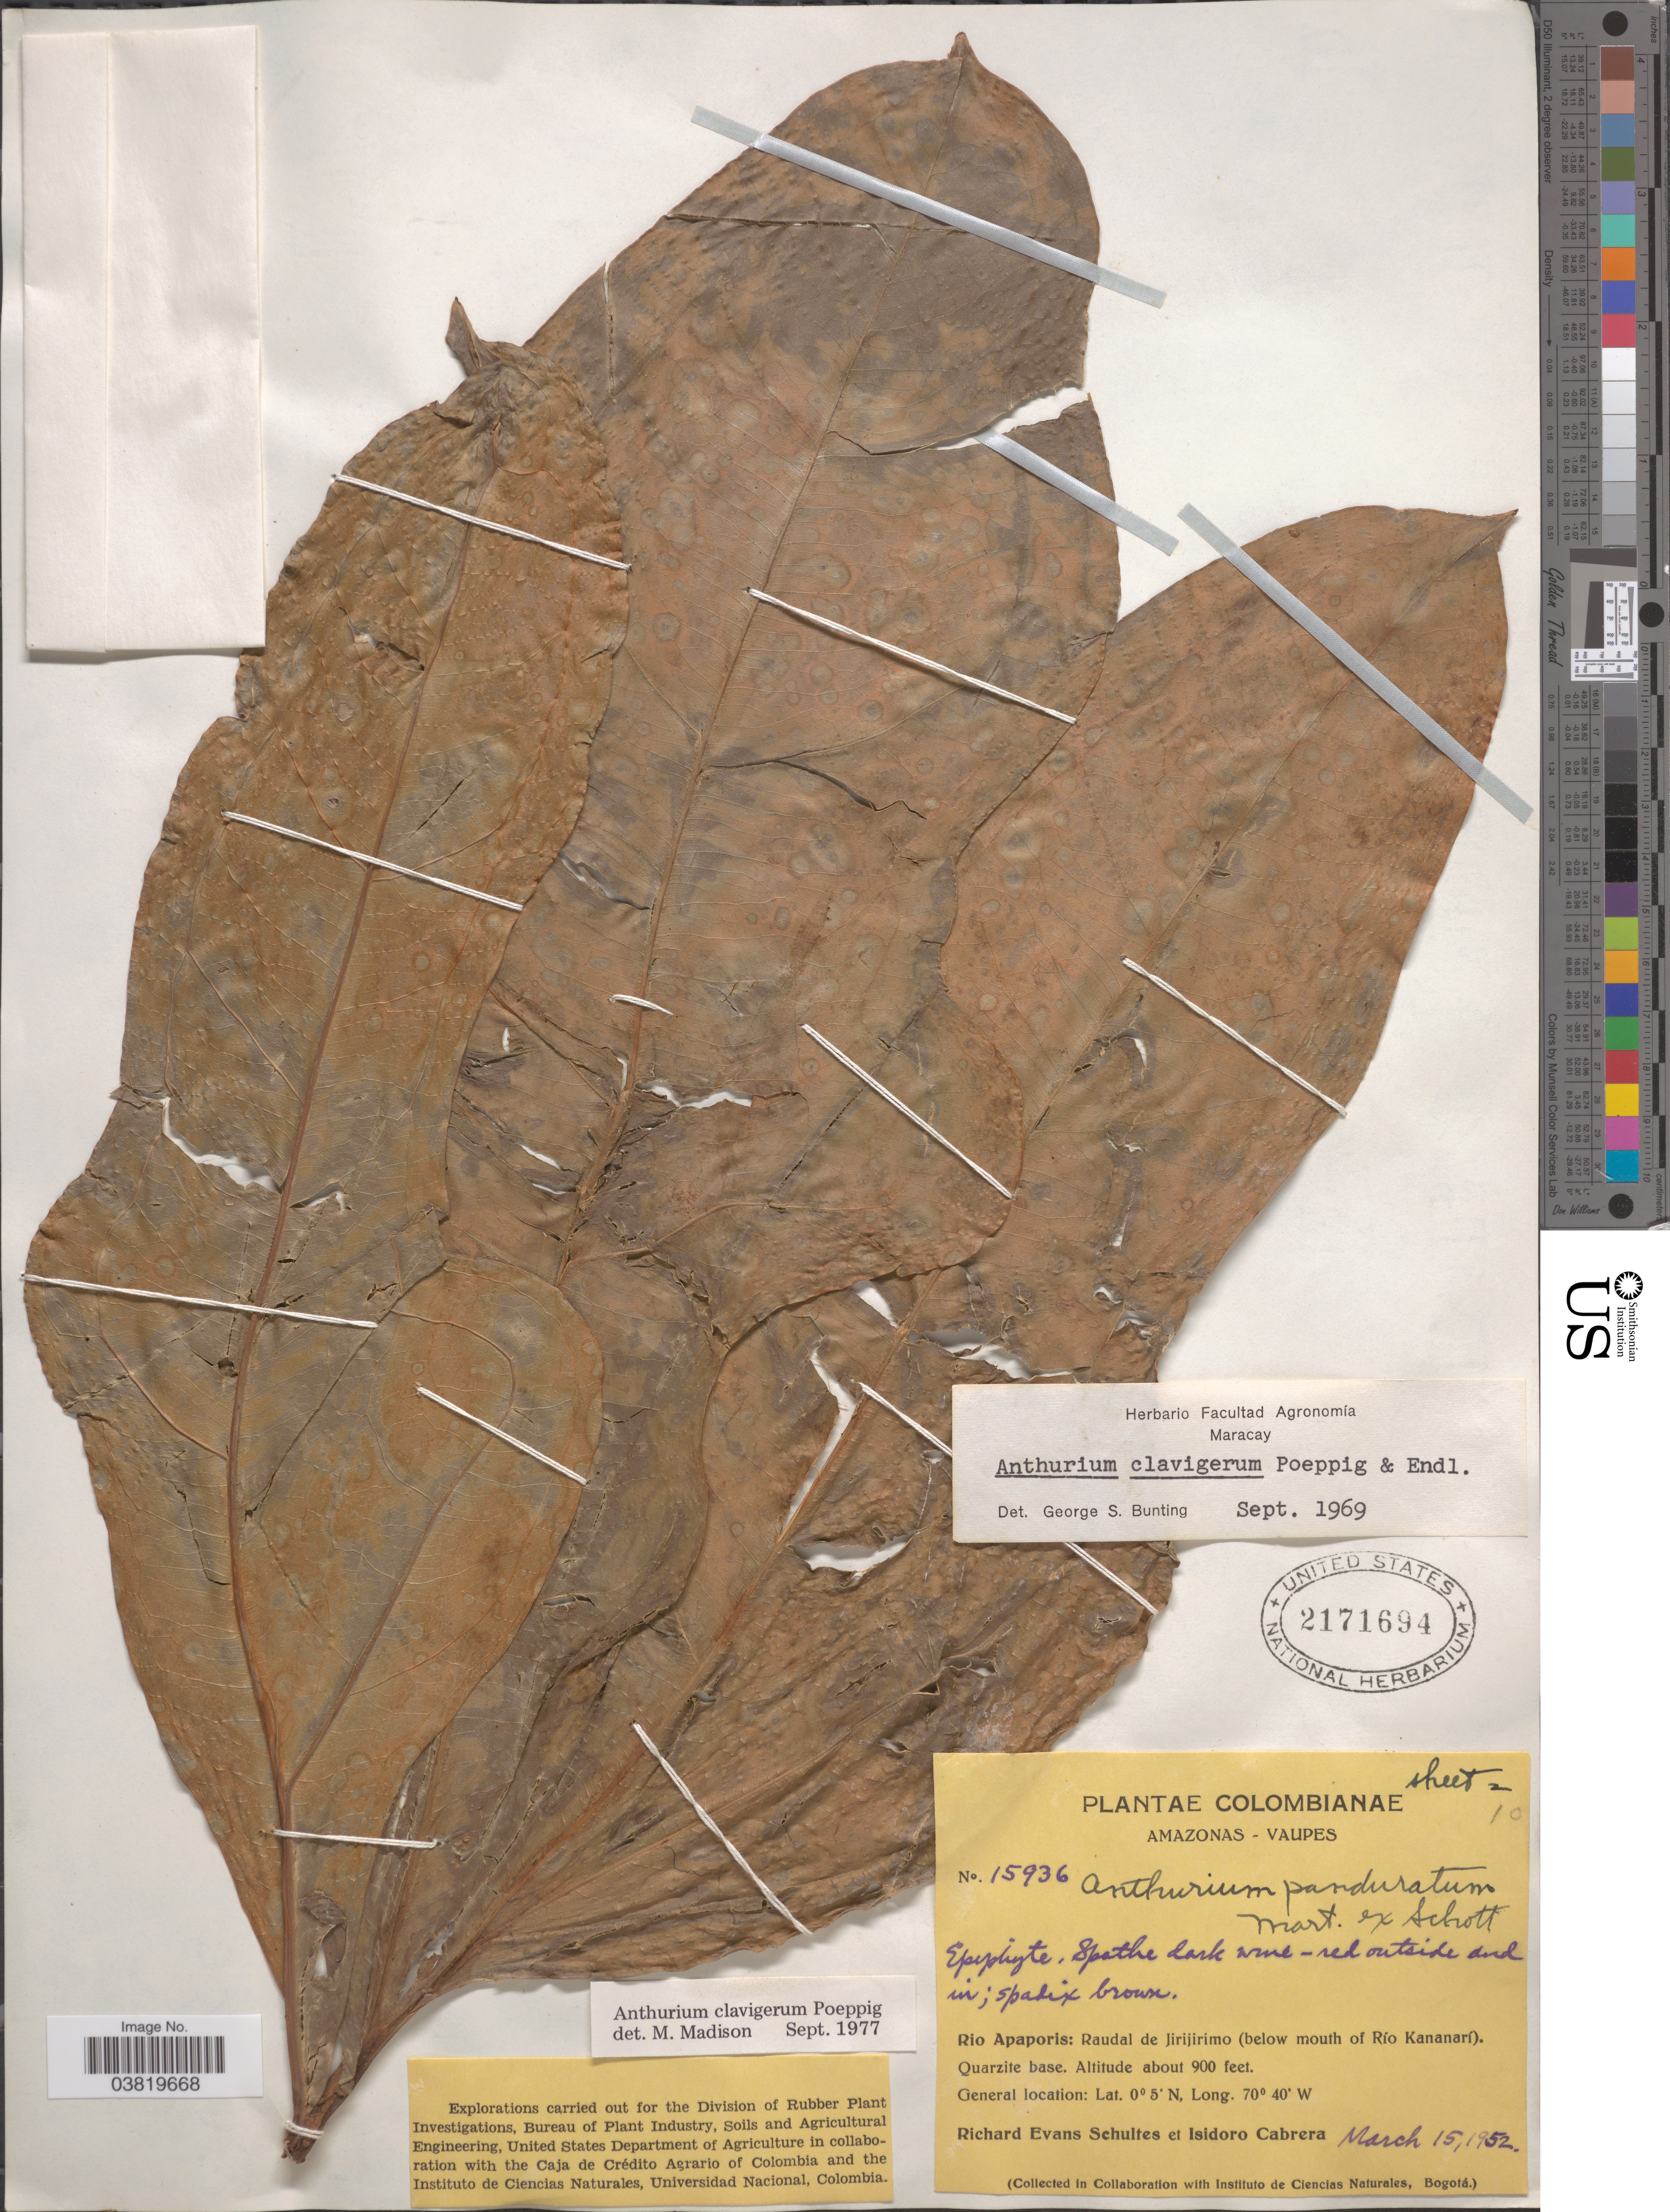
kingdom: Plantae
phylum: Tracheophyta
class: Liliopsida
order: Alismatales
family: Araceae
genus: Anthurium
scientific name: Anthurium clavigerum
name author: Poepp. & Endl.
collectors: R. E. Schultes & I. Cabrera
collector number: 15936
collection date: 1952-03-15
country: Colombia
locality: Amazonas - Vaupes. Rio Apaporis: Raudal de Jirijirimo (below mouth of Río Kananarí). Quarzite base.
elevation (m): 274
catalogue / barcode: US 2171694